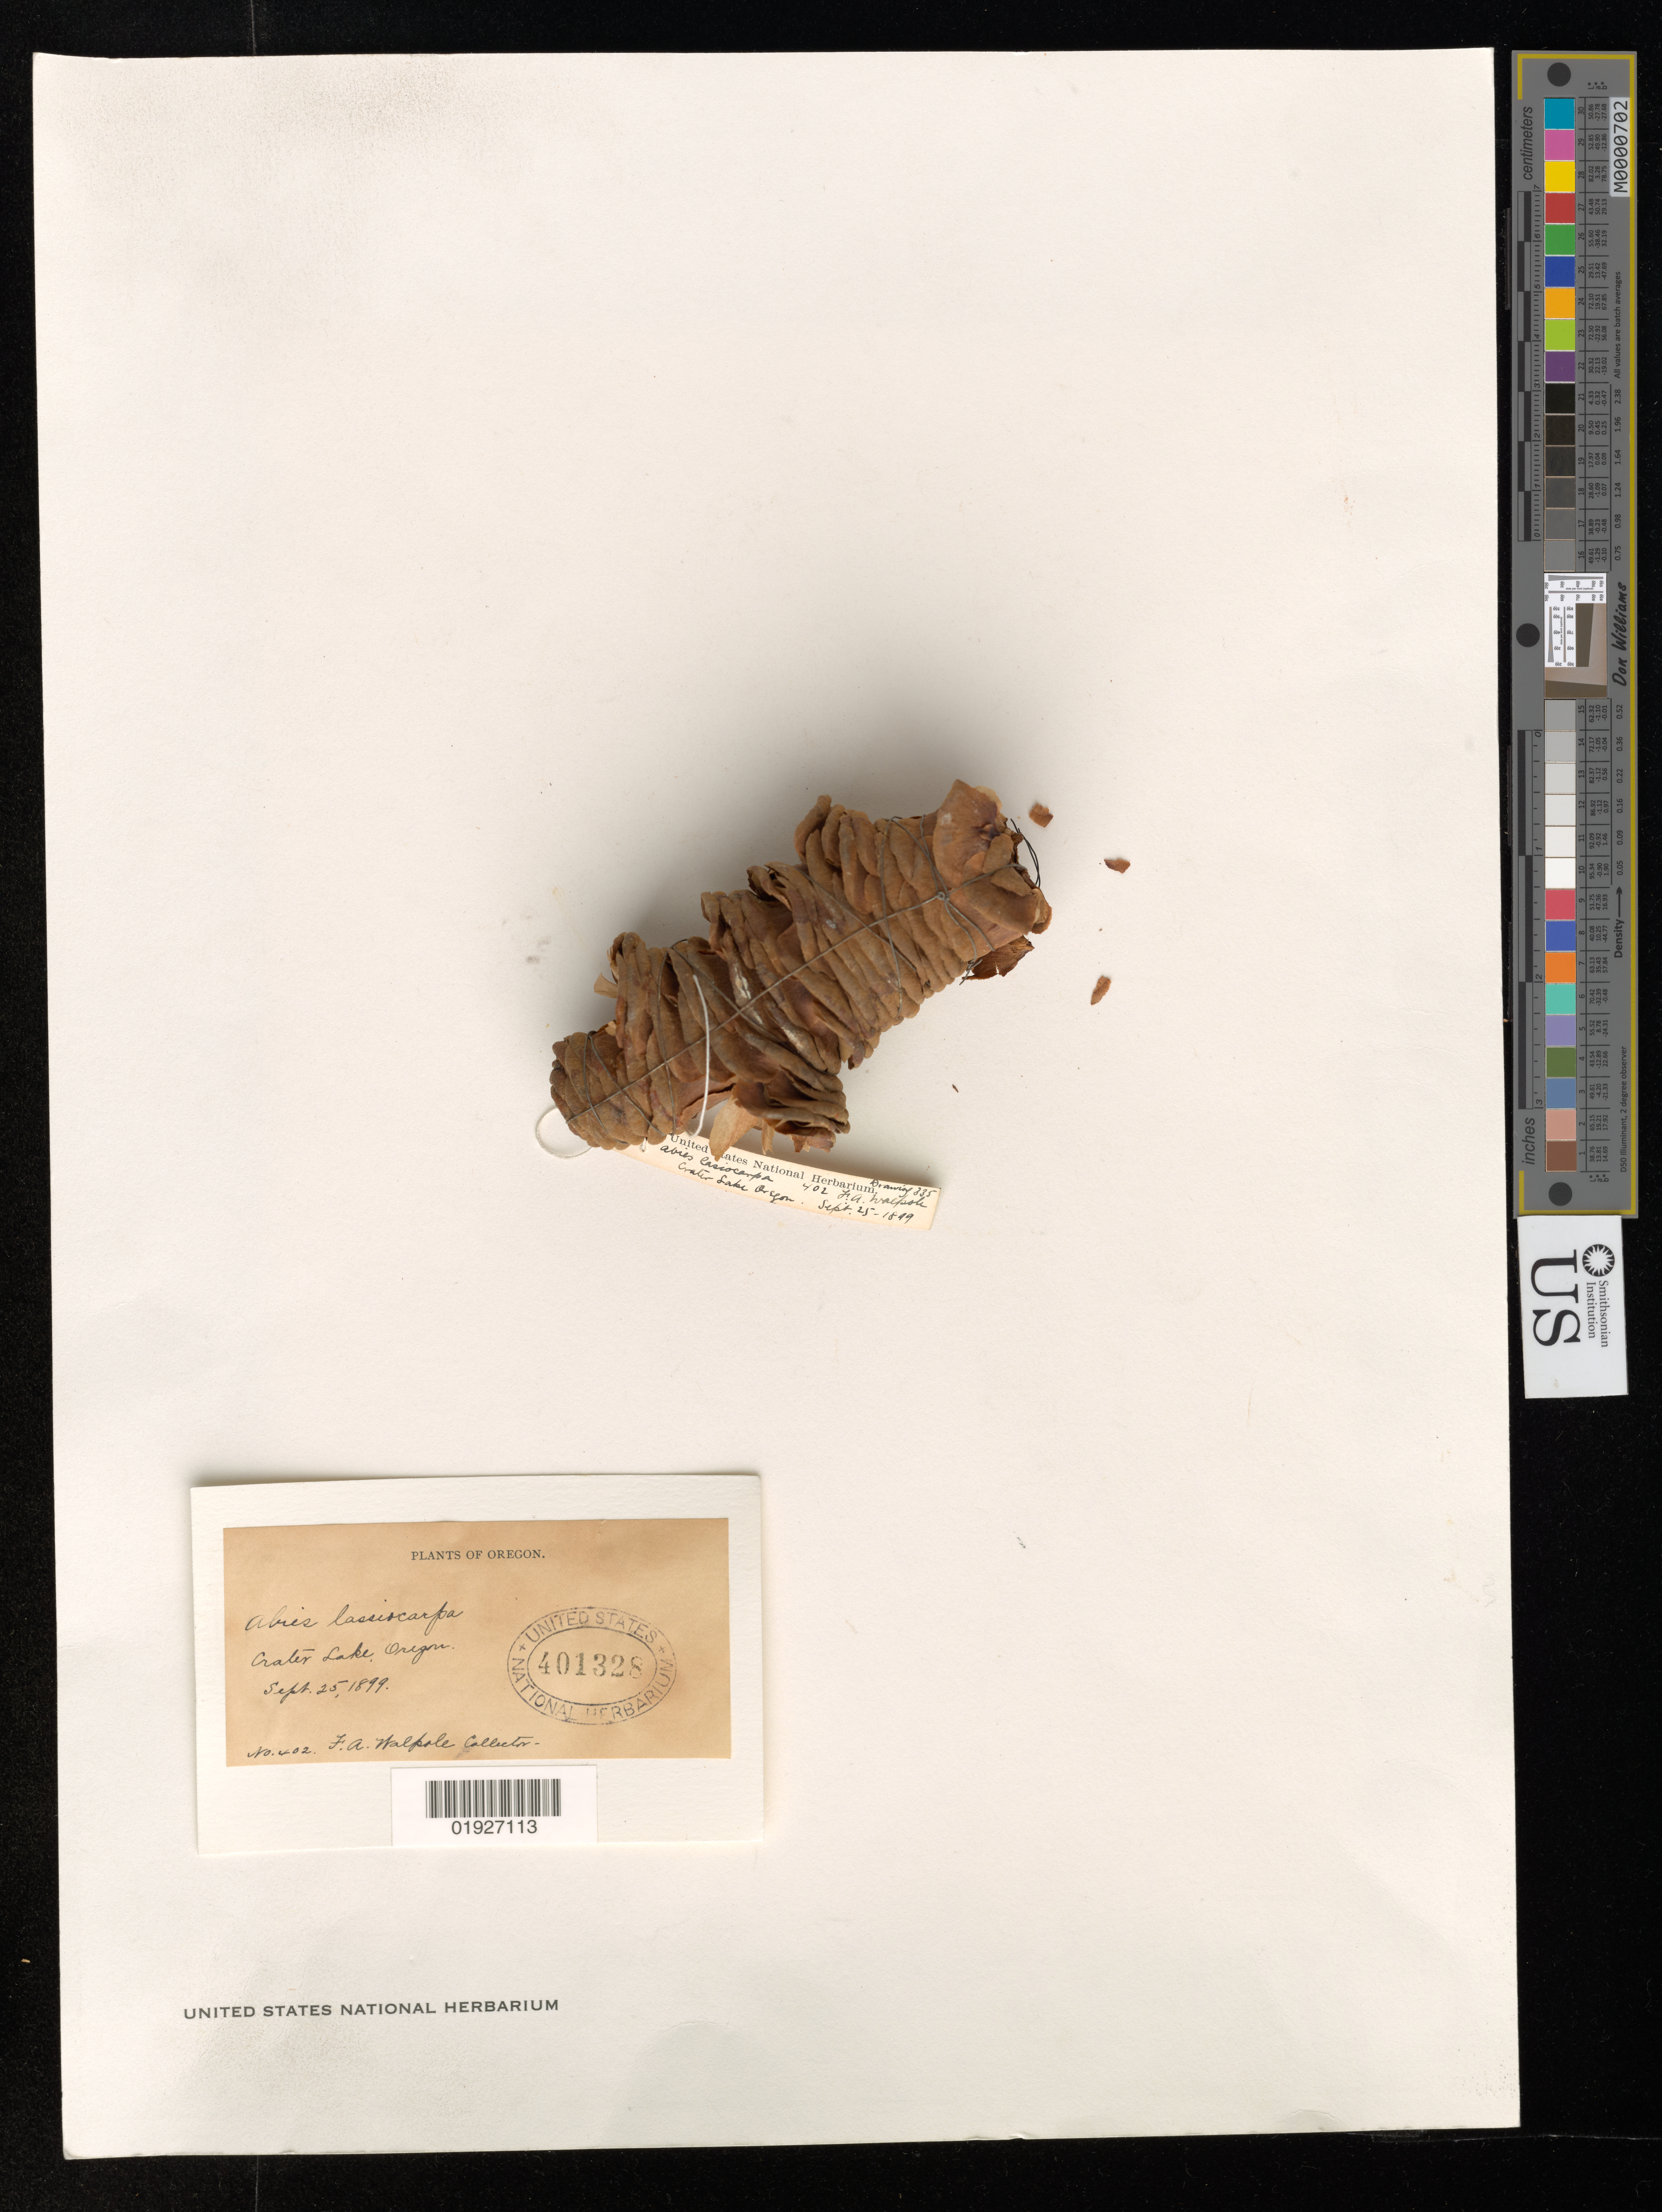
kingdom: Plantae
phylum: Tracheophyta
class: Pinopsida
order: Pinales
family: Pinaceae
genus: Abies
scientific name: Abies lasiocarpa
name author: (Hook.) Nutt.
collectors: F. Walpole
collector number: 402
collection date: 1899-09-25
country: United States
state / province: Oregon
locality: Crater Lake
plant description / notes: Herb. no. 401328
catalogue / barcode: US 401328